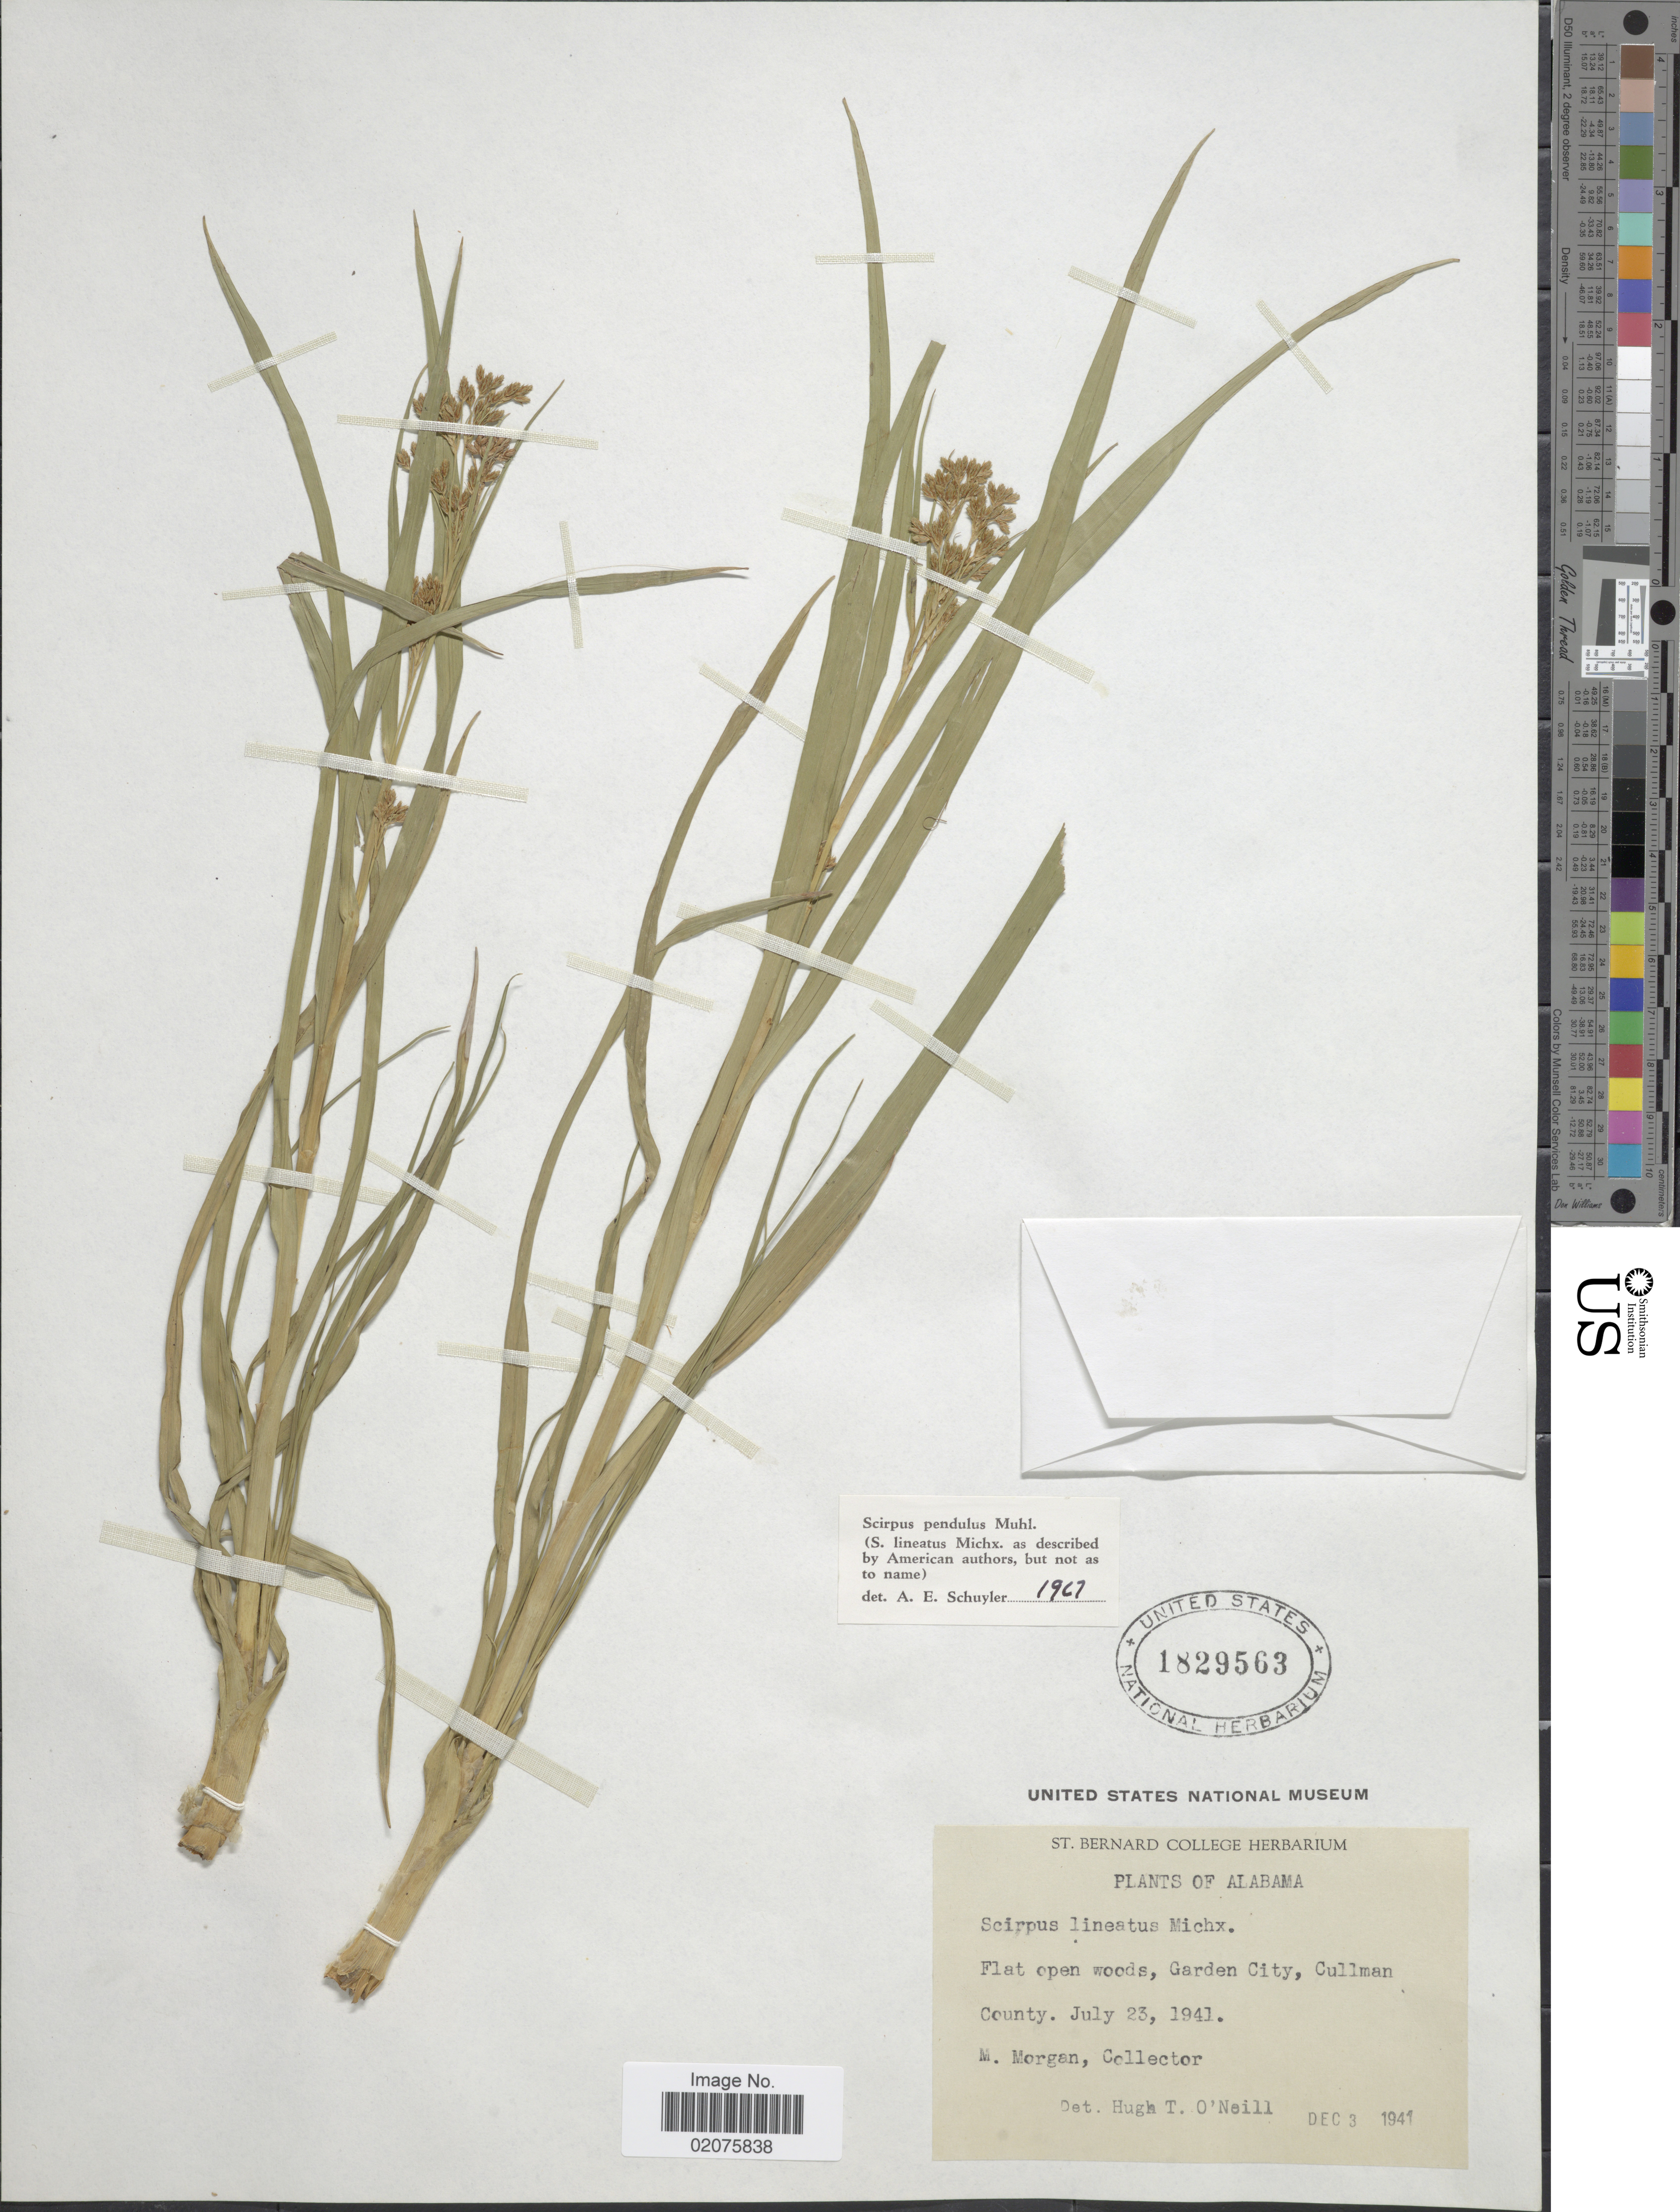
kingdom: Plantae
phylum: Tracheophyta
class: Liliopsida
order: Poales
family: Cyperaceae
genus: Scirpus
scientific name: Scirpus pendulus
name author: Muhl.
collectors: M. Morgan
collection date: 1941-07-23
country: United States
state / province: Alabama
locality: Flat open woods, Garden City, Cullman County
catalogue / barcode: US 1829563